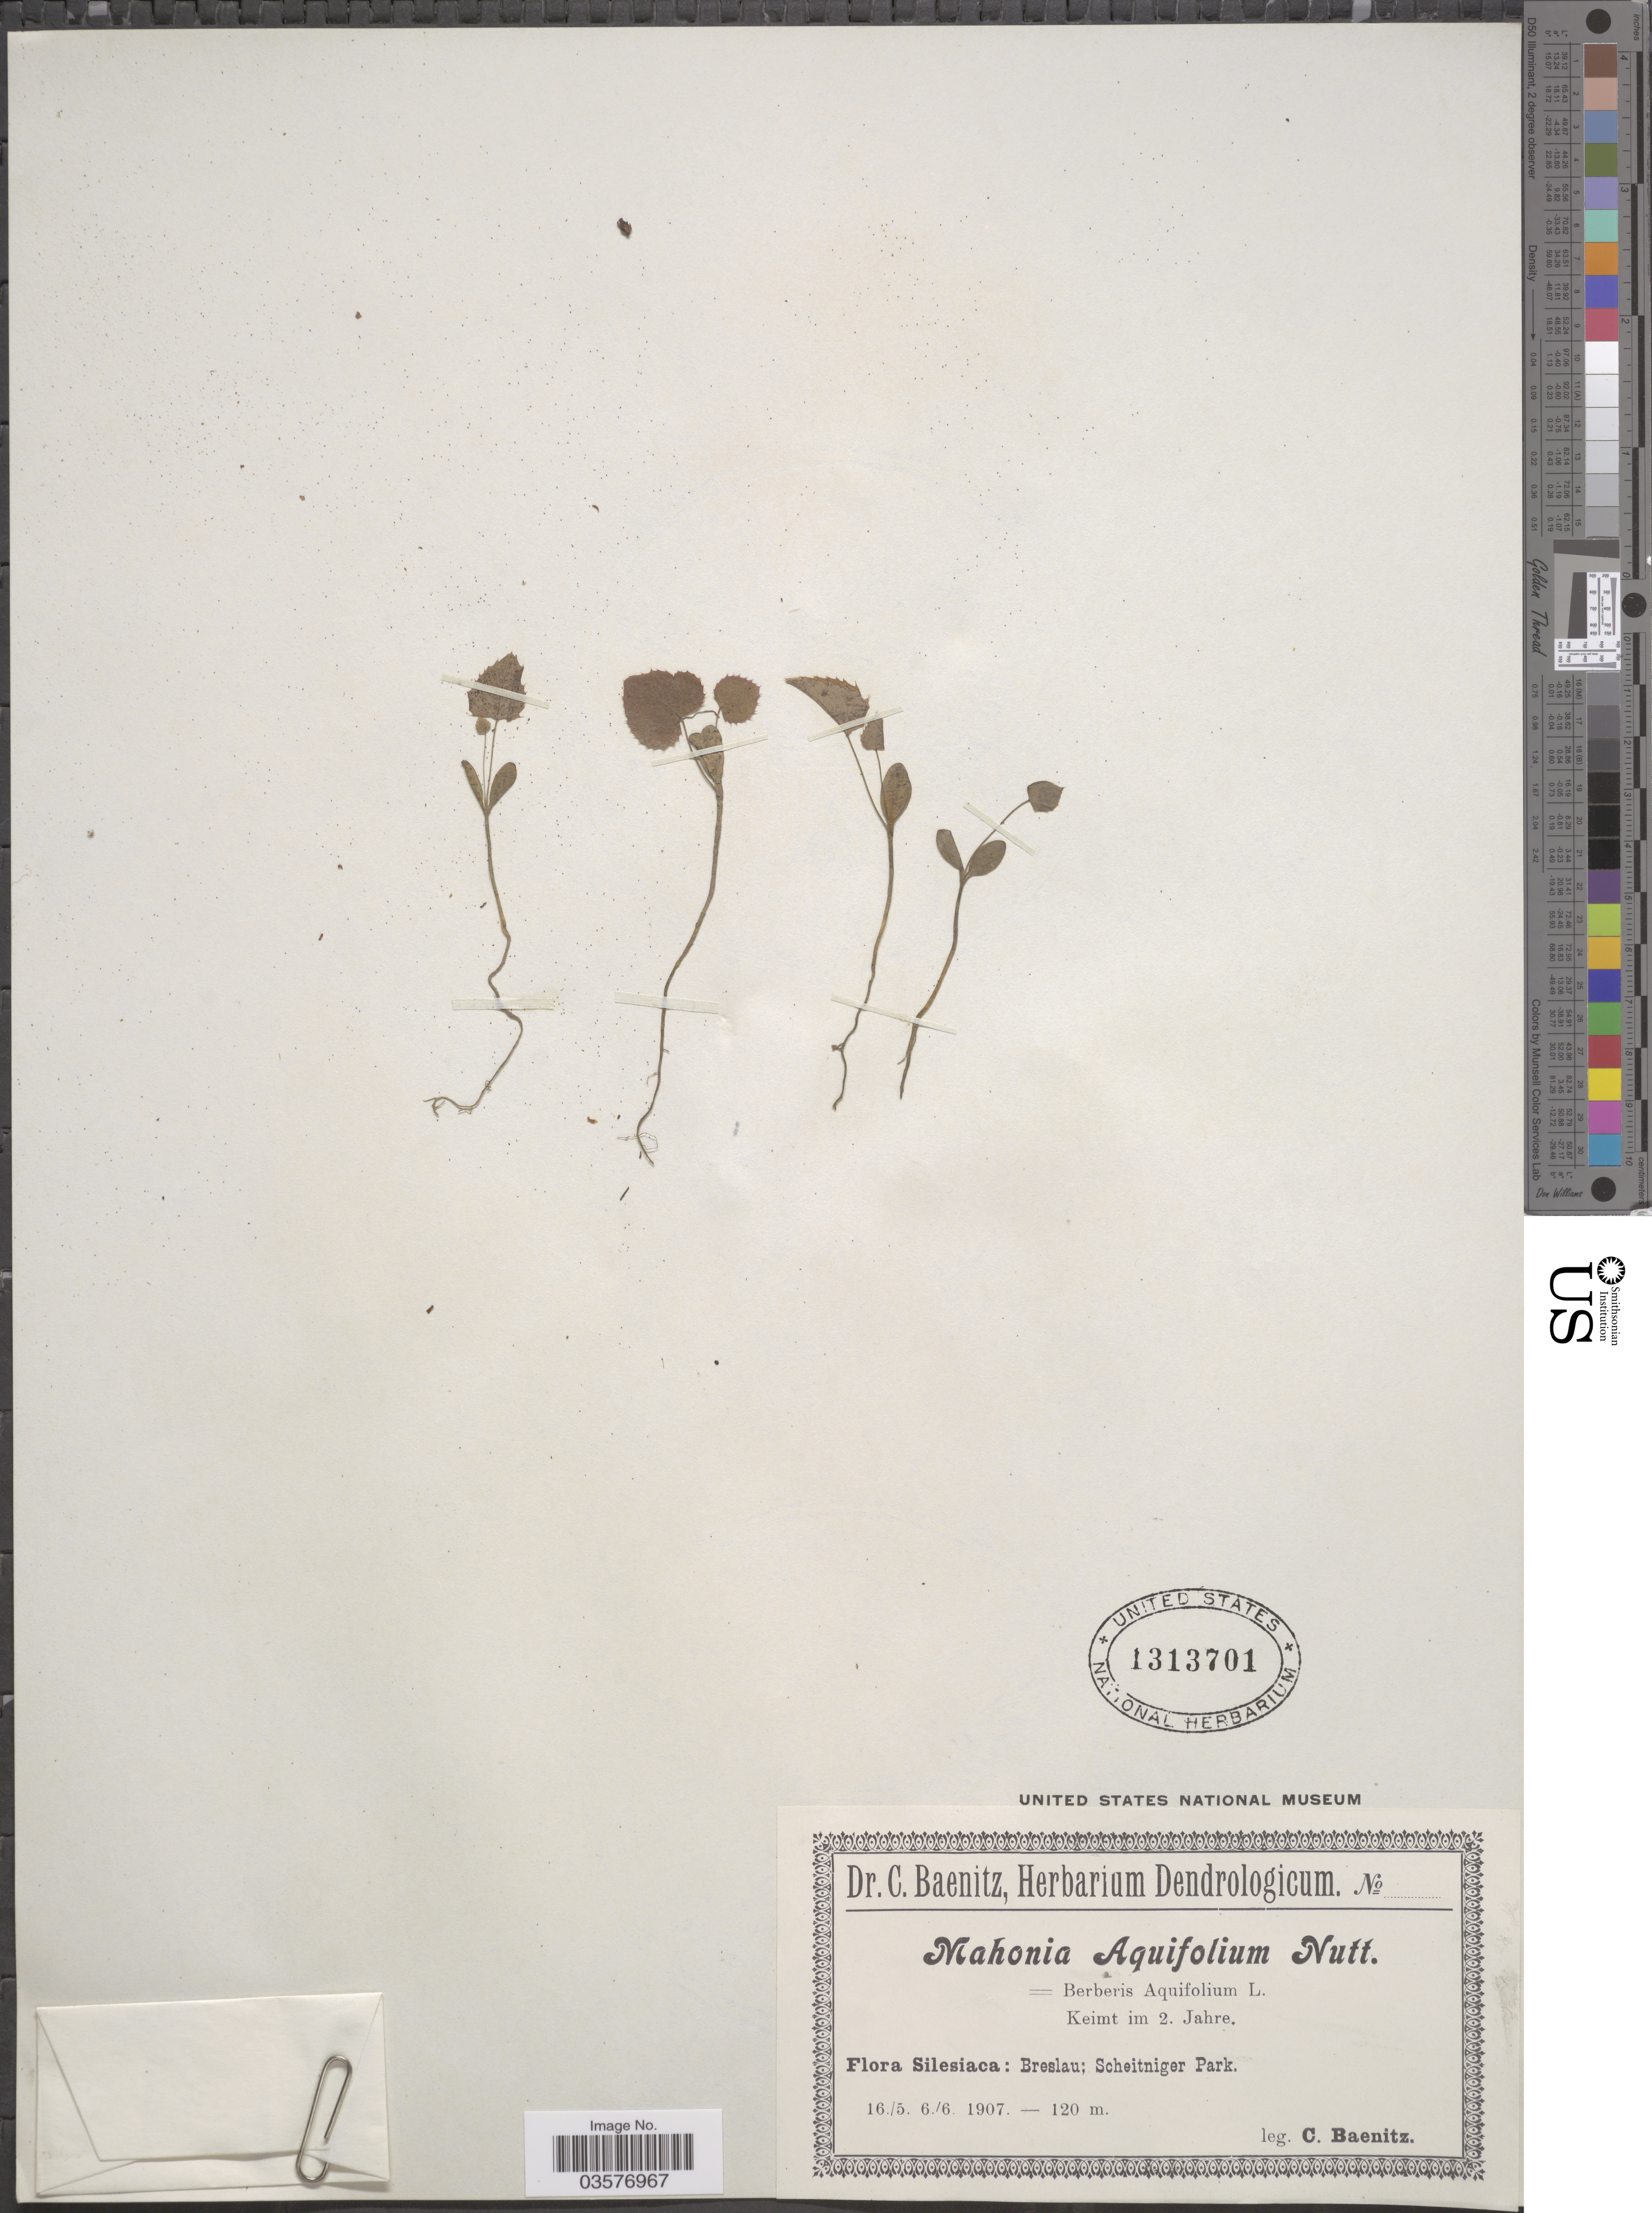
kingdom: Plantae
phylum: Tracheophyta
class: Magnoliopsida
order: Ranunculales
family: Berberidaceae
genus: Mahonia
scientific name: Mahonia aquifolium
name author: (Pursh) Nutt.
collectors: C. G. Baenitz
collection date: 1907-05-16/1907-06-06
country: Poland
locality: Silesiaca: Breslau; Scheitniger Park.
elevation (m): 120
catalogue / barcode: US 1313701